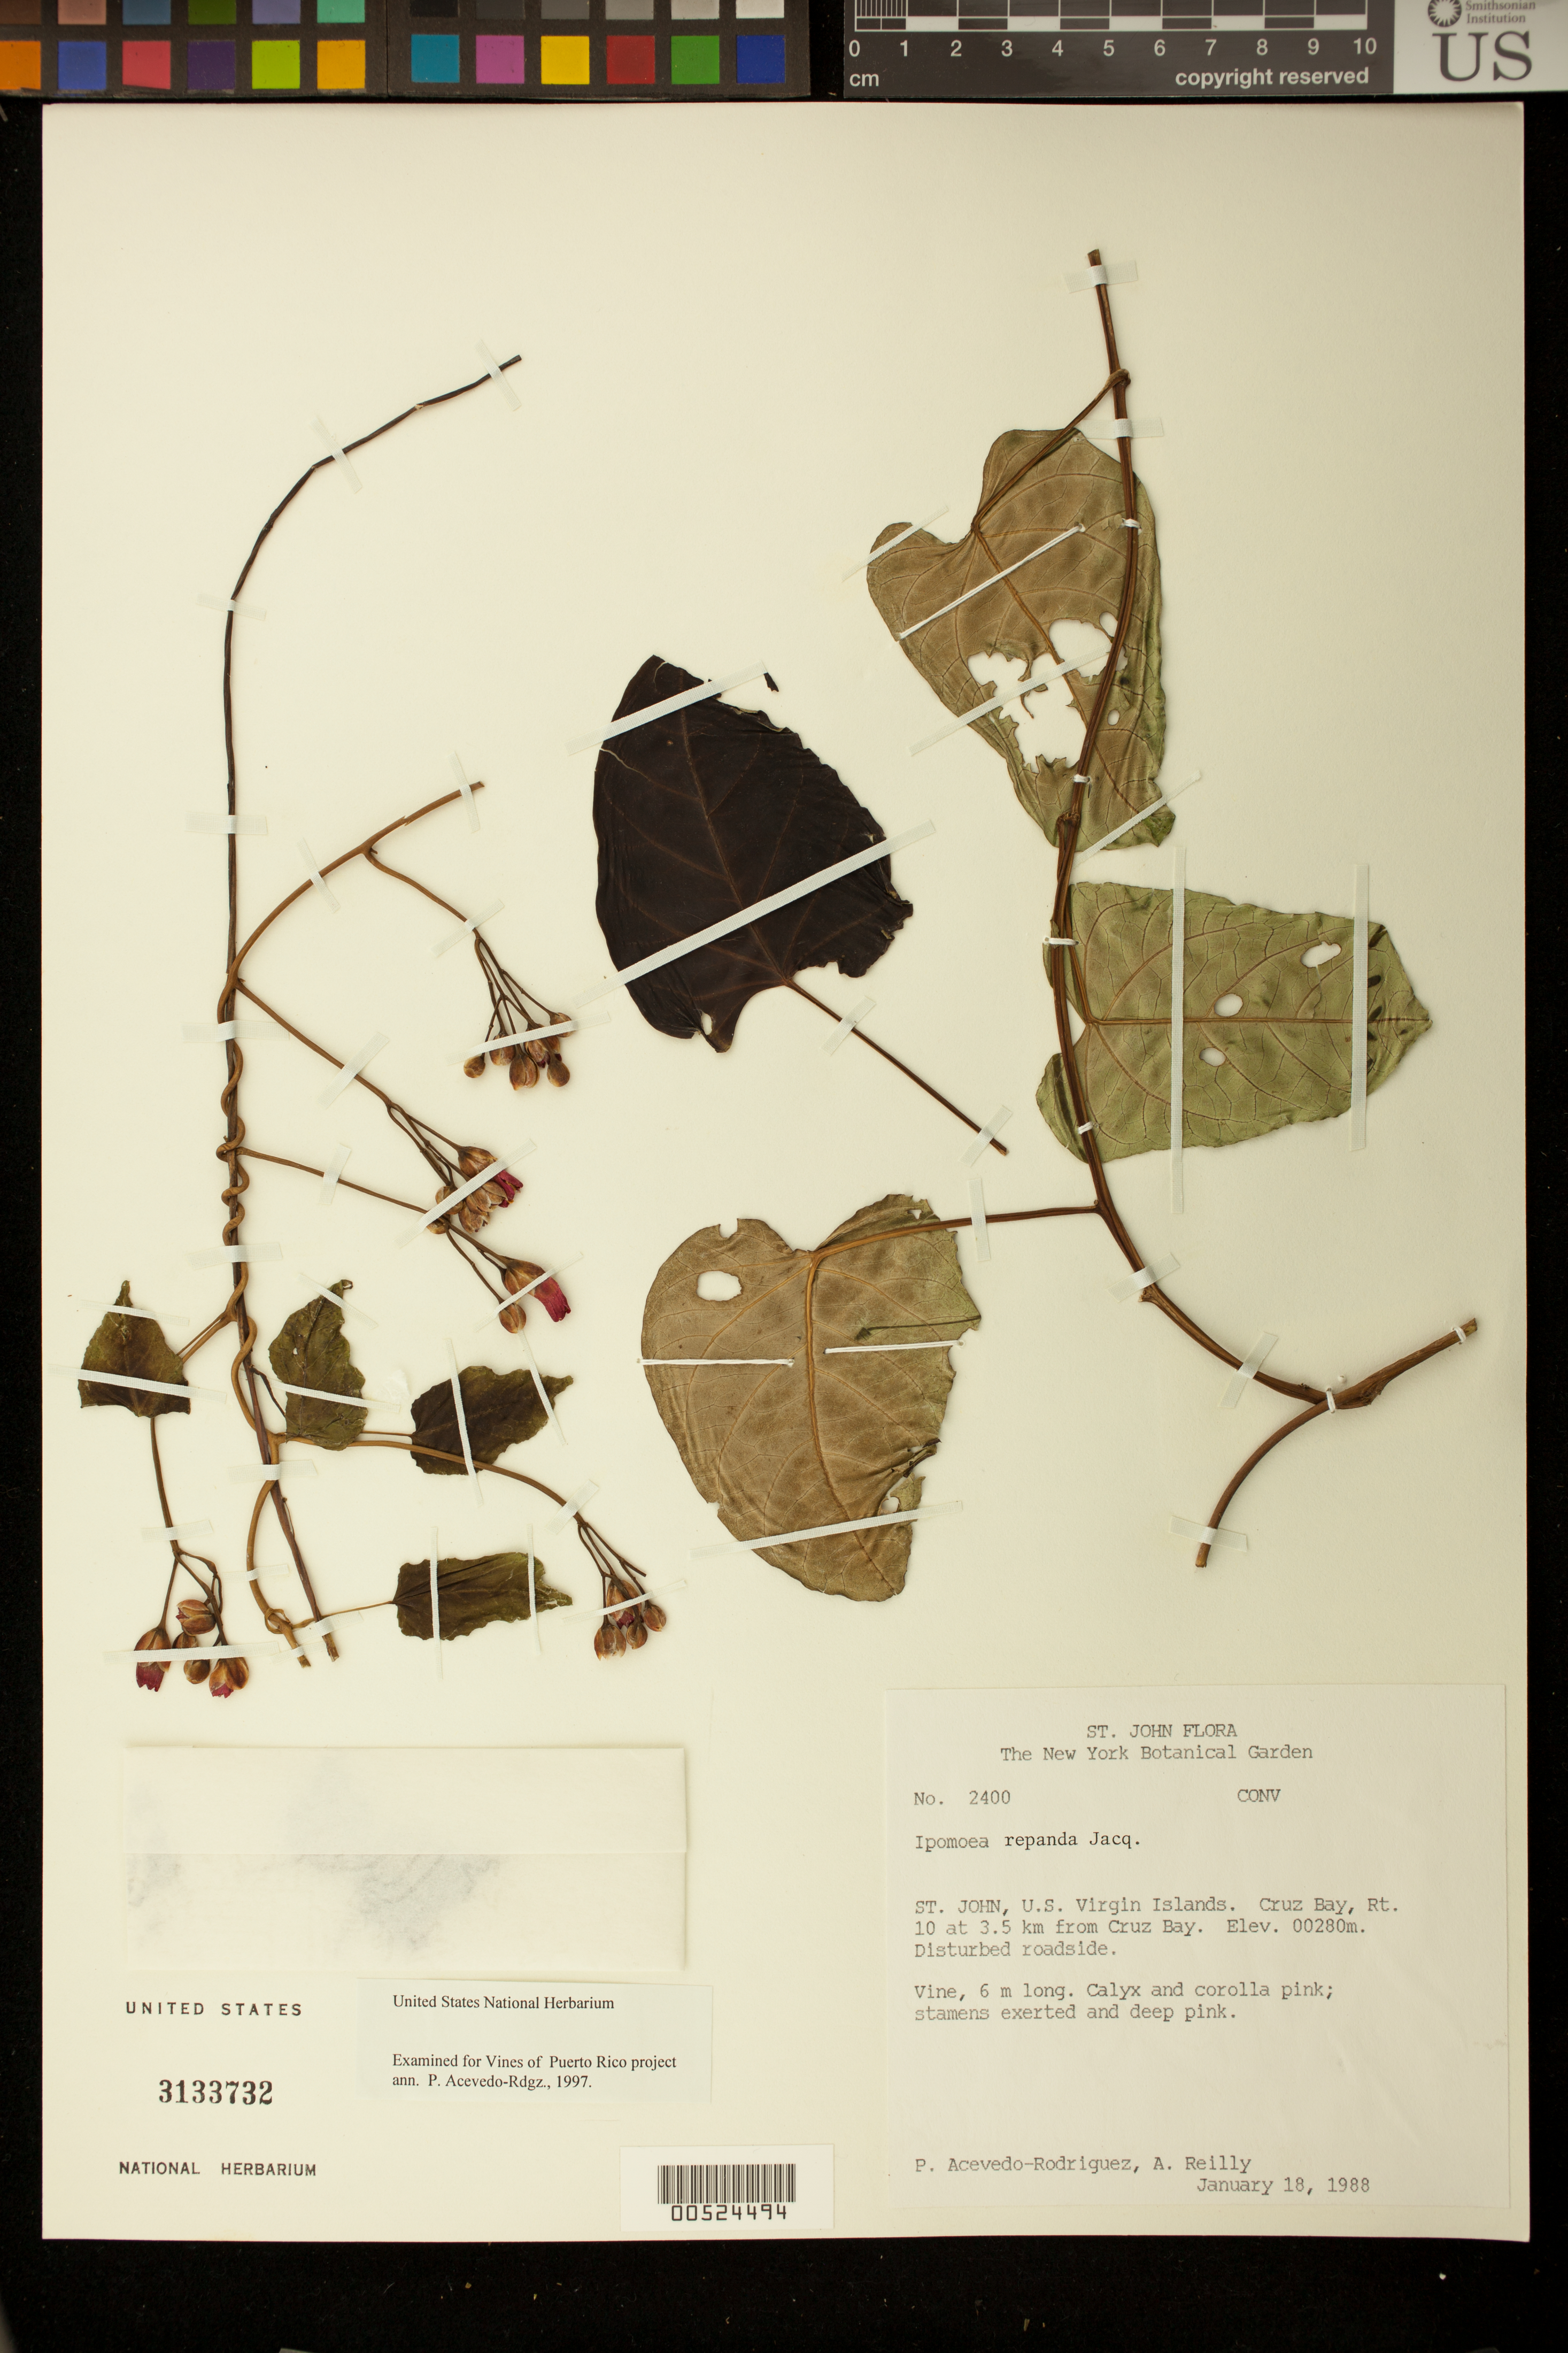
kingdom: Plantae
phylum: Tracheophyta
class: Magnoliopsida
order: Solanales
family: Convolvulaceae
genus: Ipomoea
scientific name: Ipomoea repanda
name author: Jacq.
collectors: P. Acevedo-Rodr.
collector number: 2400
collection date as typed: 18 Jan 1988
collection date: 1988-01-18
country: U.S. Virgin Islands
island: St. John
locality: Cruz Bay Quarter; Rt. 10 at 3.5 km from Cruz Bay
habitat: Disturbed roadside.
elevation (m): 280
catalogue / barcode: US 3133732